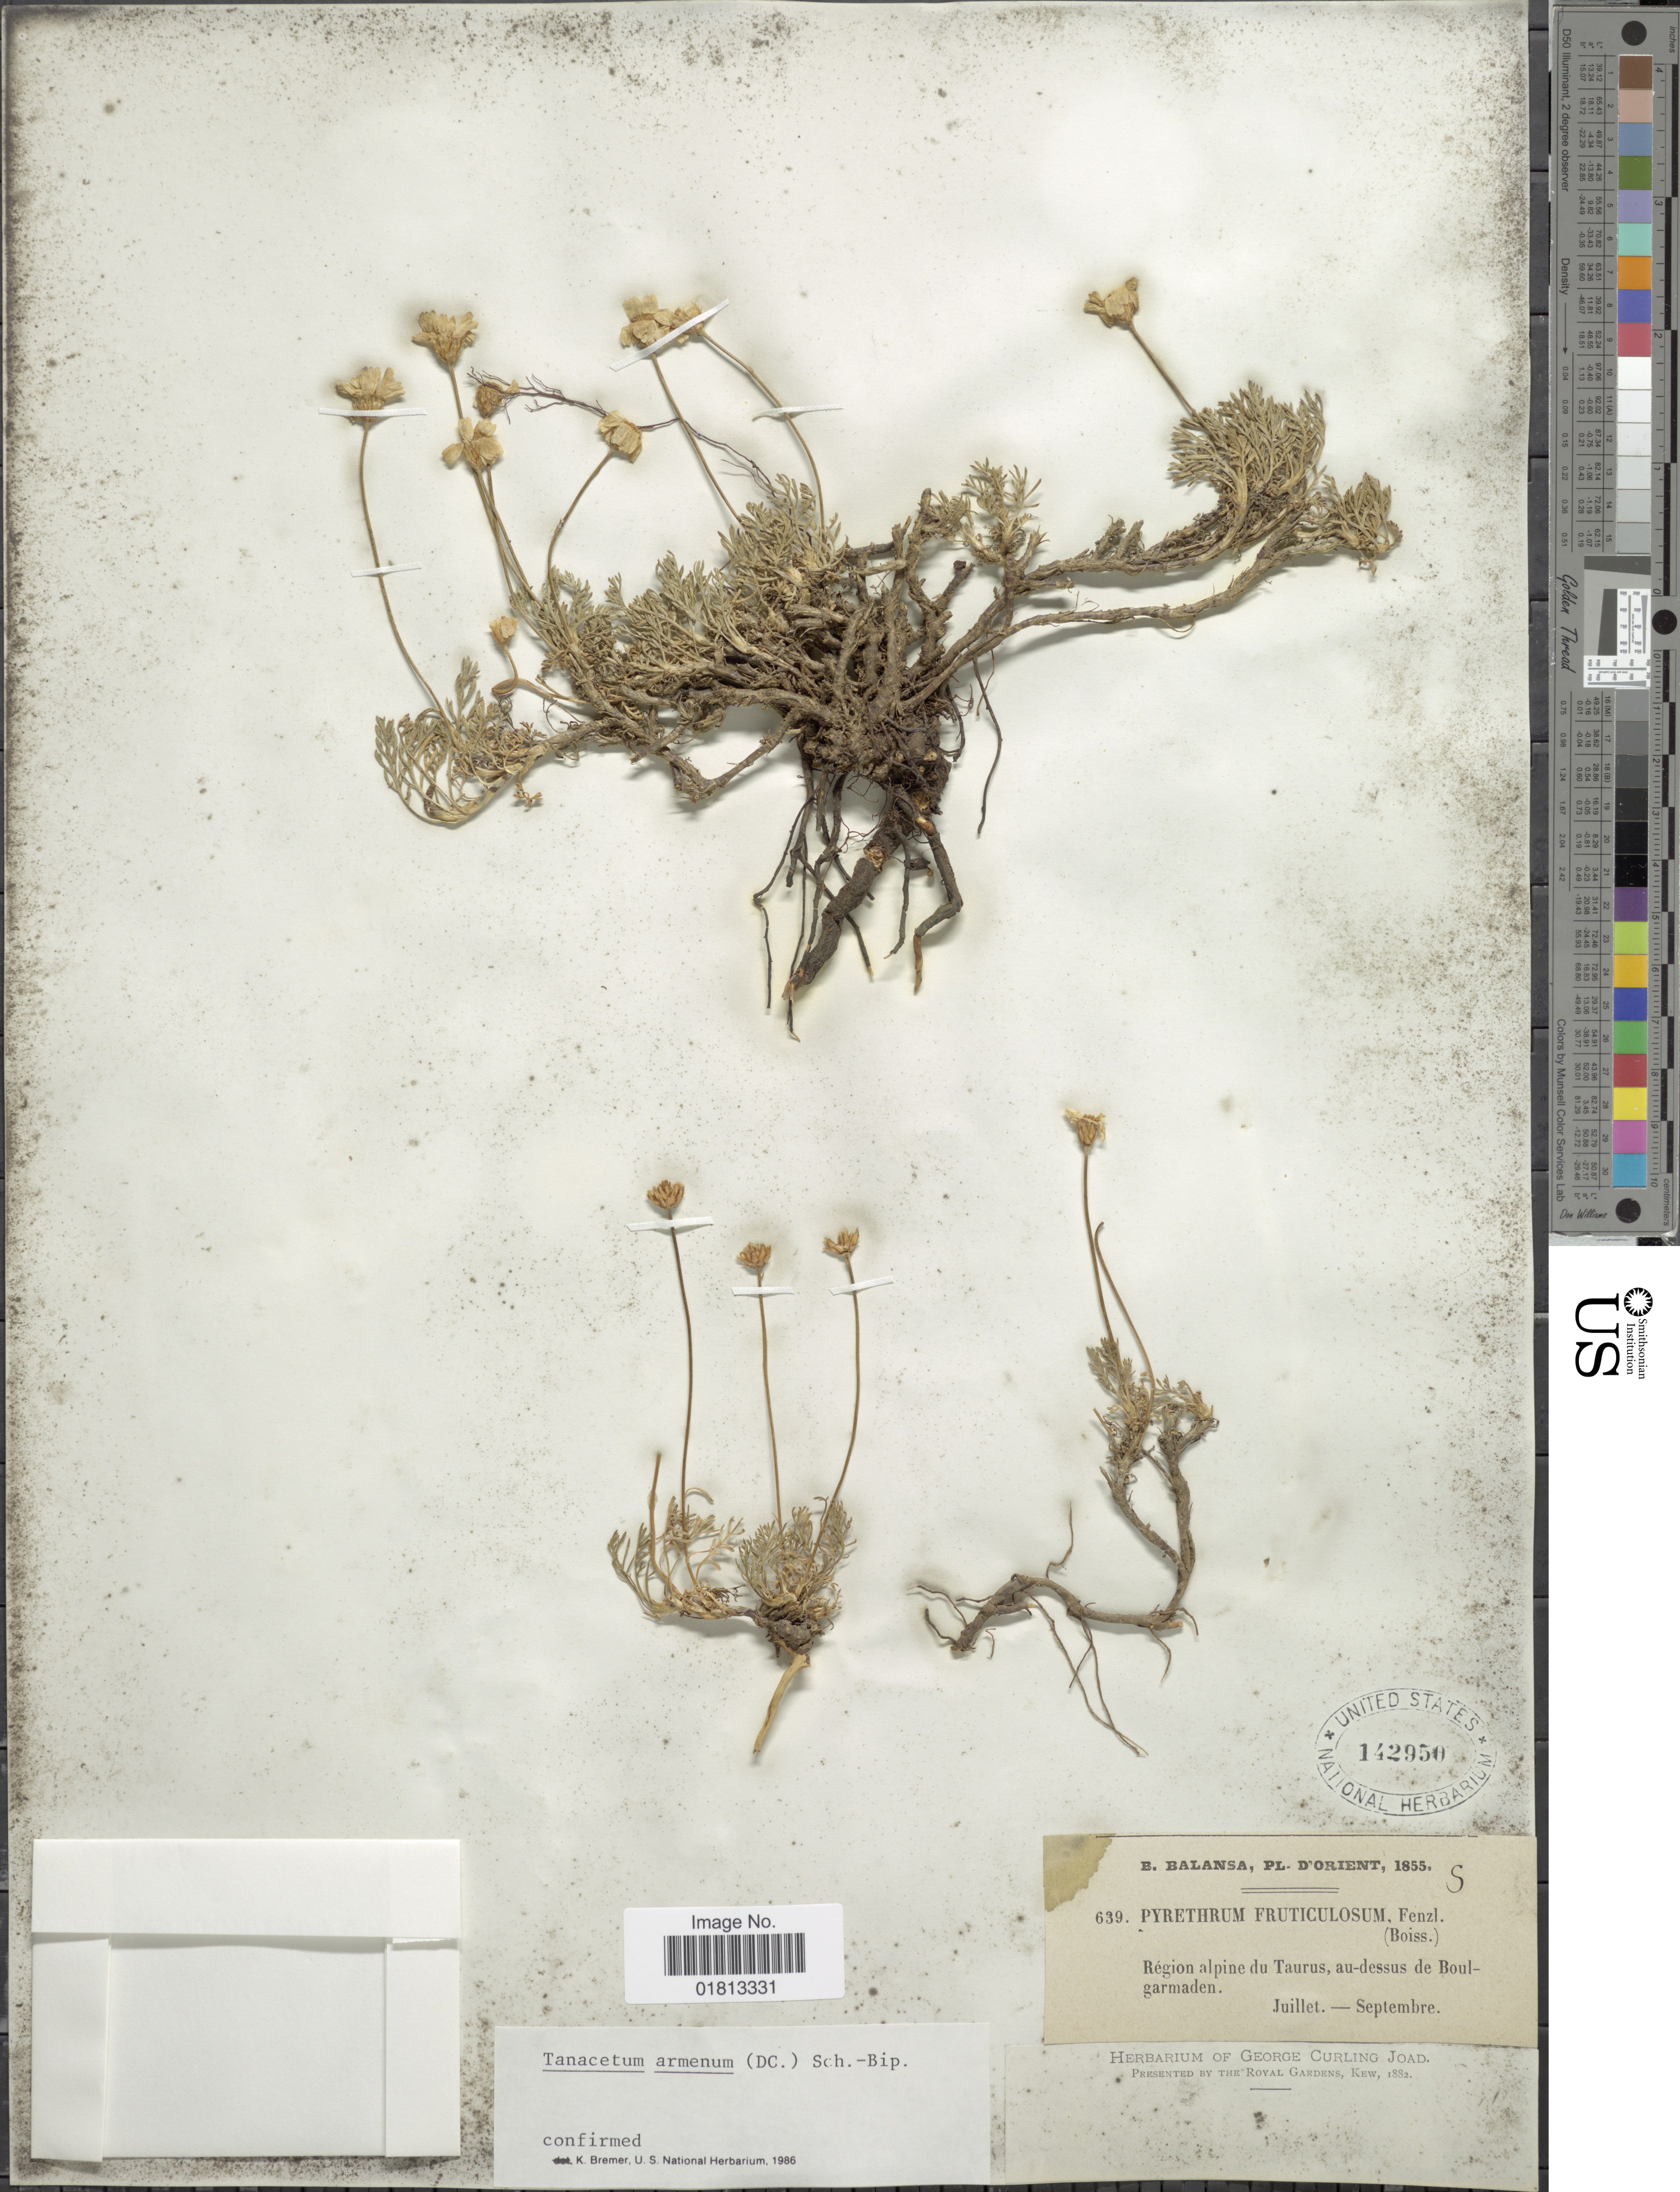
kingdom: Plantae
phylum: Tracheophyta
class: Magnoliopsida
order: Asterales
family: Asteraceae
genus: Tanacetum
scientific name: Tanacetum armenum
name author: (DC.) Sch. Bip.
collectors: B. Balansa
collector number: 639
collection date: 1855-07/1855-09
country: Turkey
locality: Region alpine du Taurus, au-dessus de Boulgarmaden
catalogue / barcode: US 142950